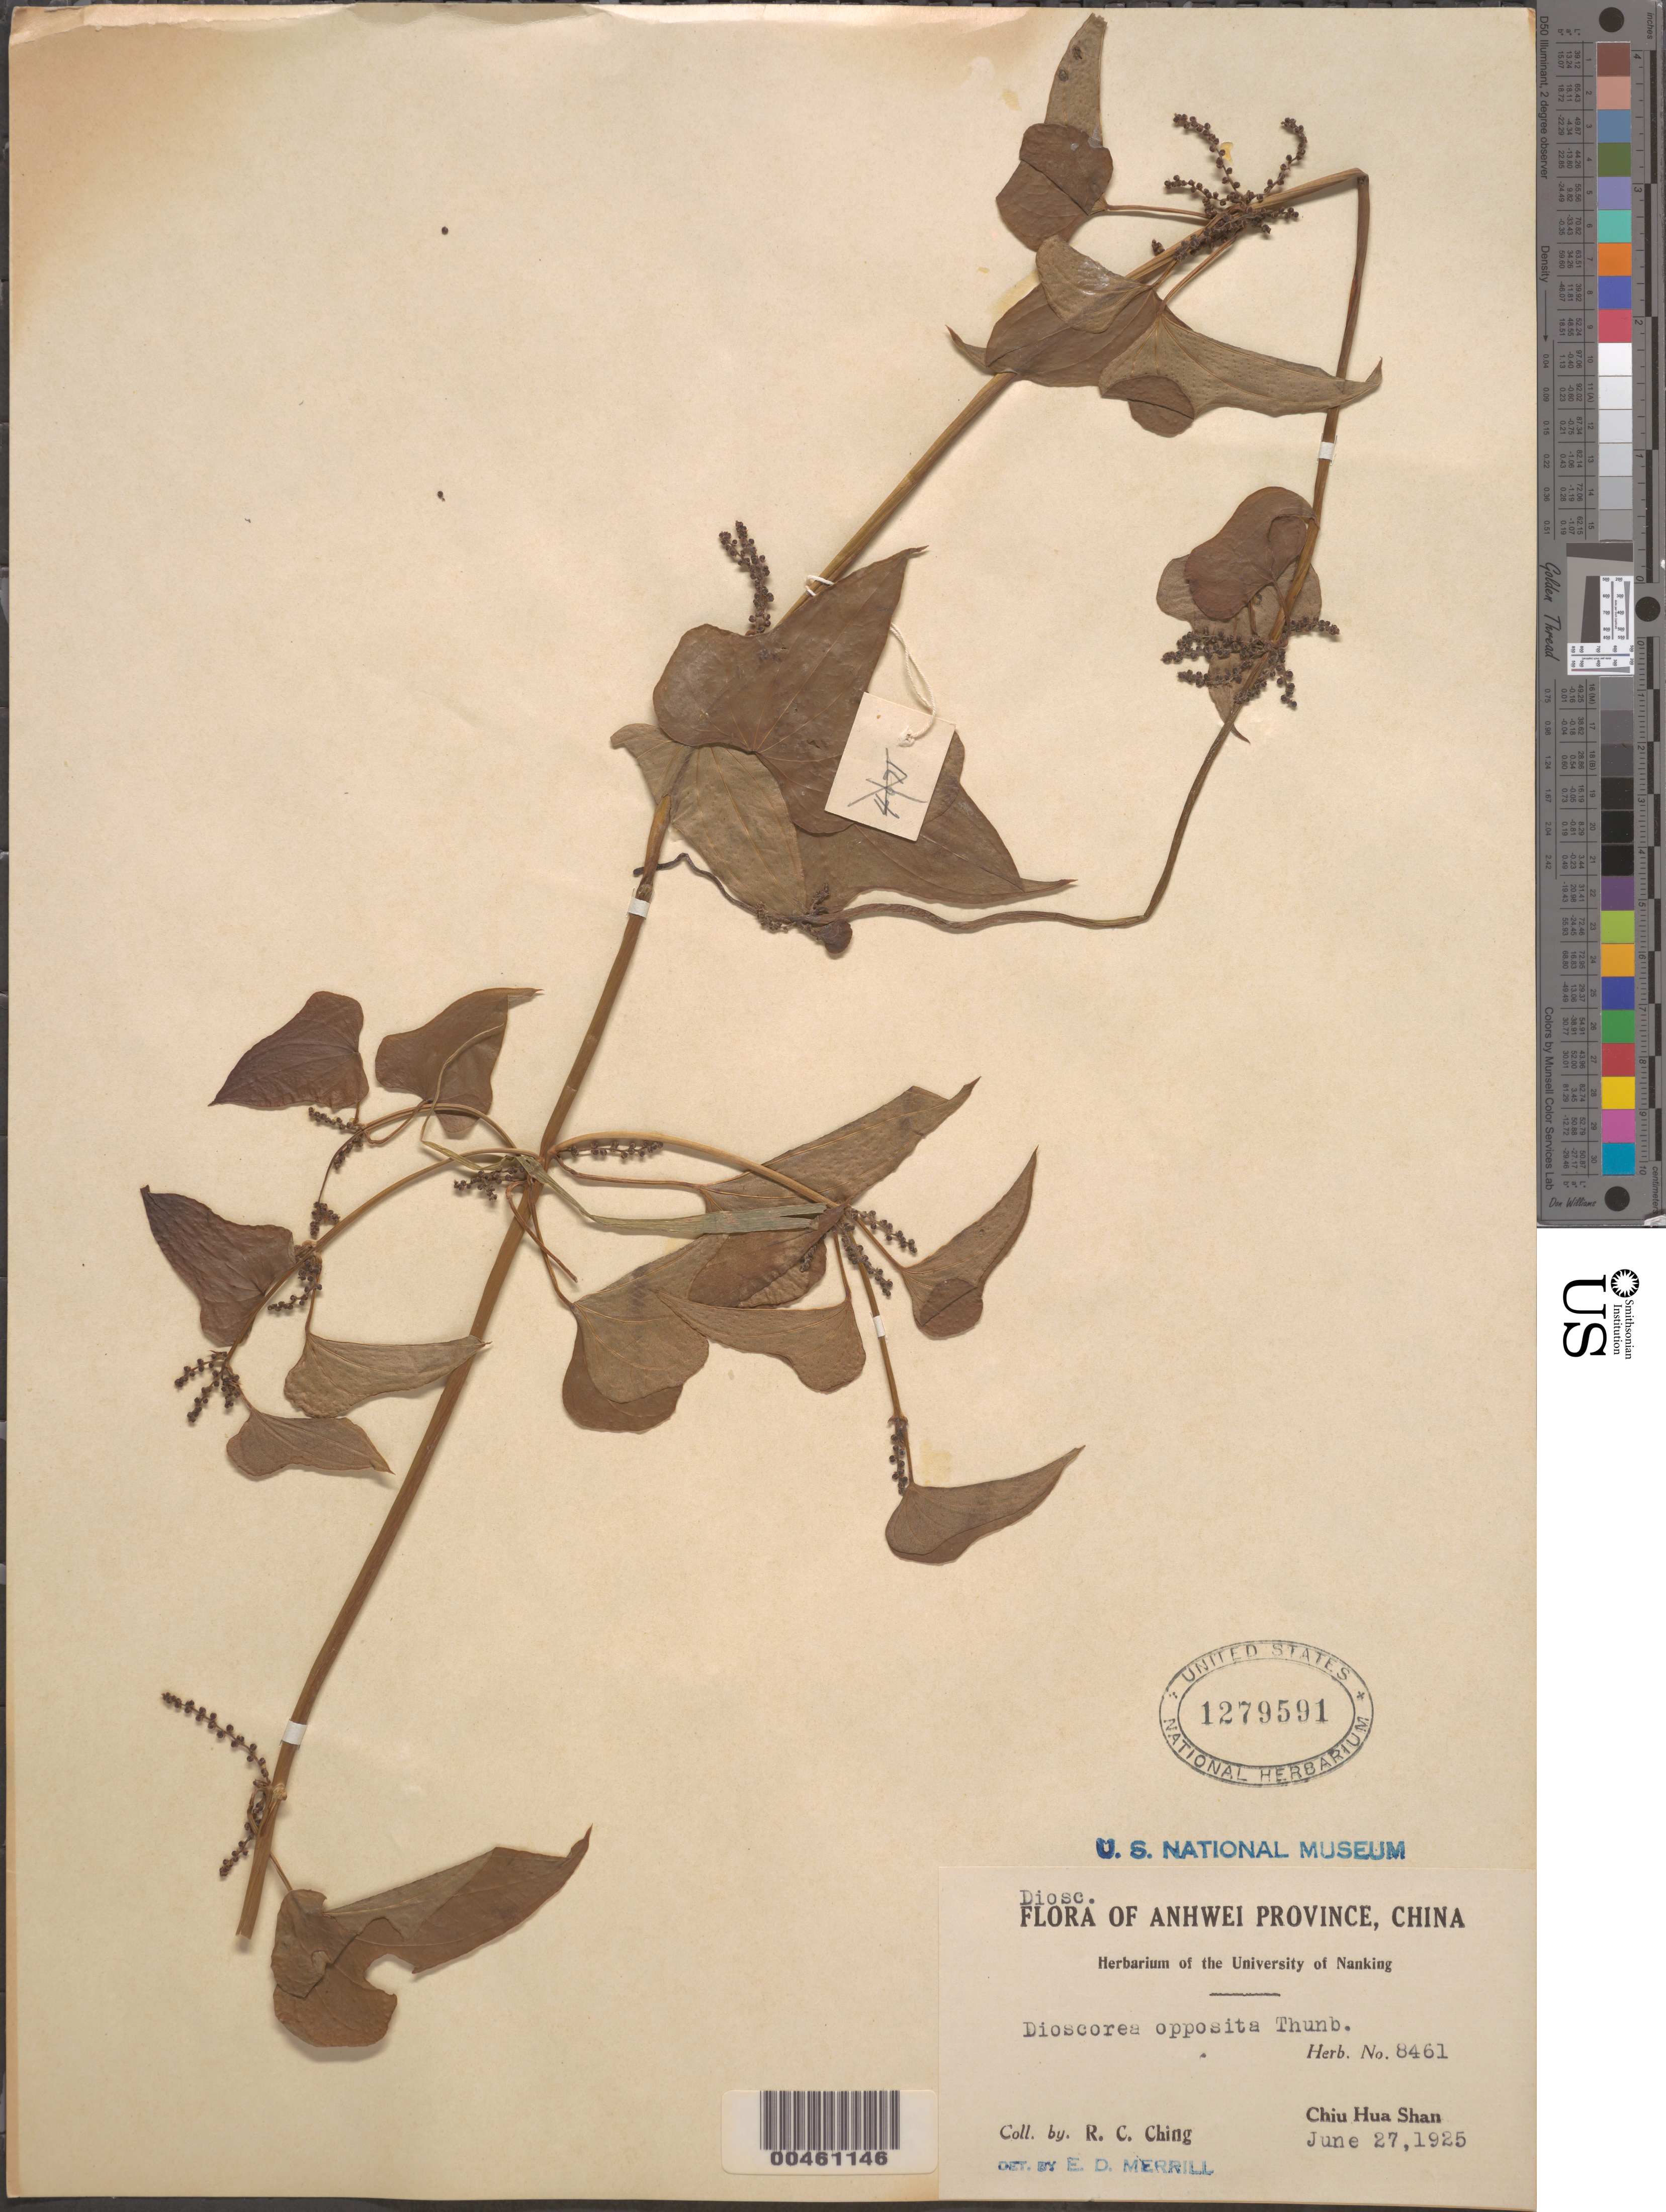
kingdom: Plantae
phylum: Tracheophyta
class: Liliopsida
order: Dioscoreales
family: Dioscoreaceae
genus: Dioscorea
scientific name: Dioscorea opposita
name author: Thunb.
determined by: Merrill, Elmer D.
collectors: R. C. Ching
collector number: Herb. No. 8461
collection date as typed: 27 Jun 1925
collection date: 1925-06-27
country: China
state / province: Anhui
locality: Chiu Hua Shan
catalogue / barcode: US 1279591